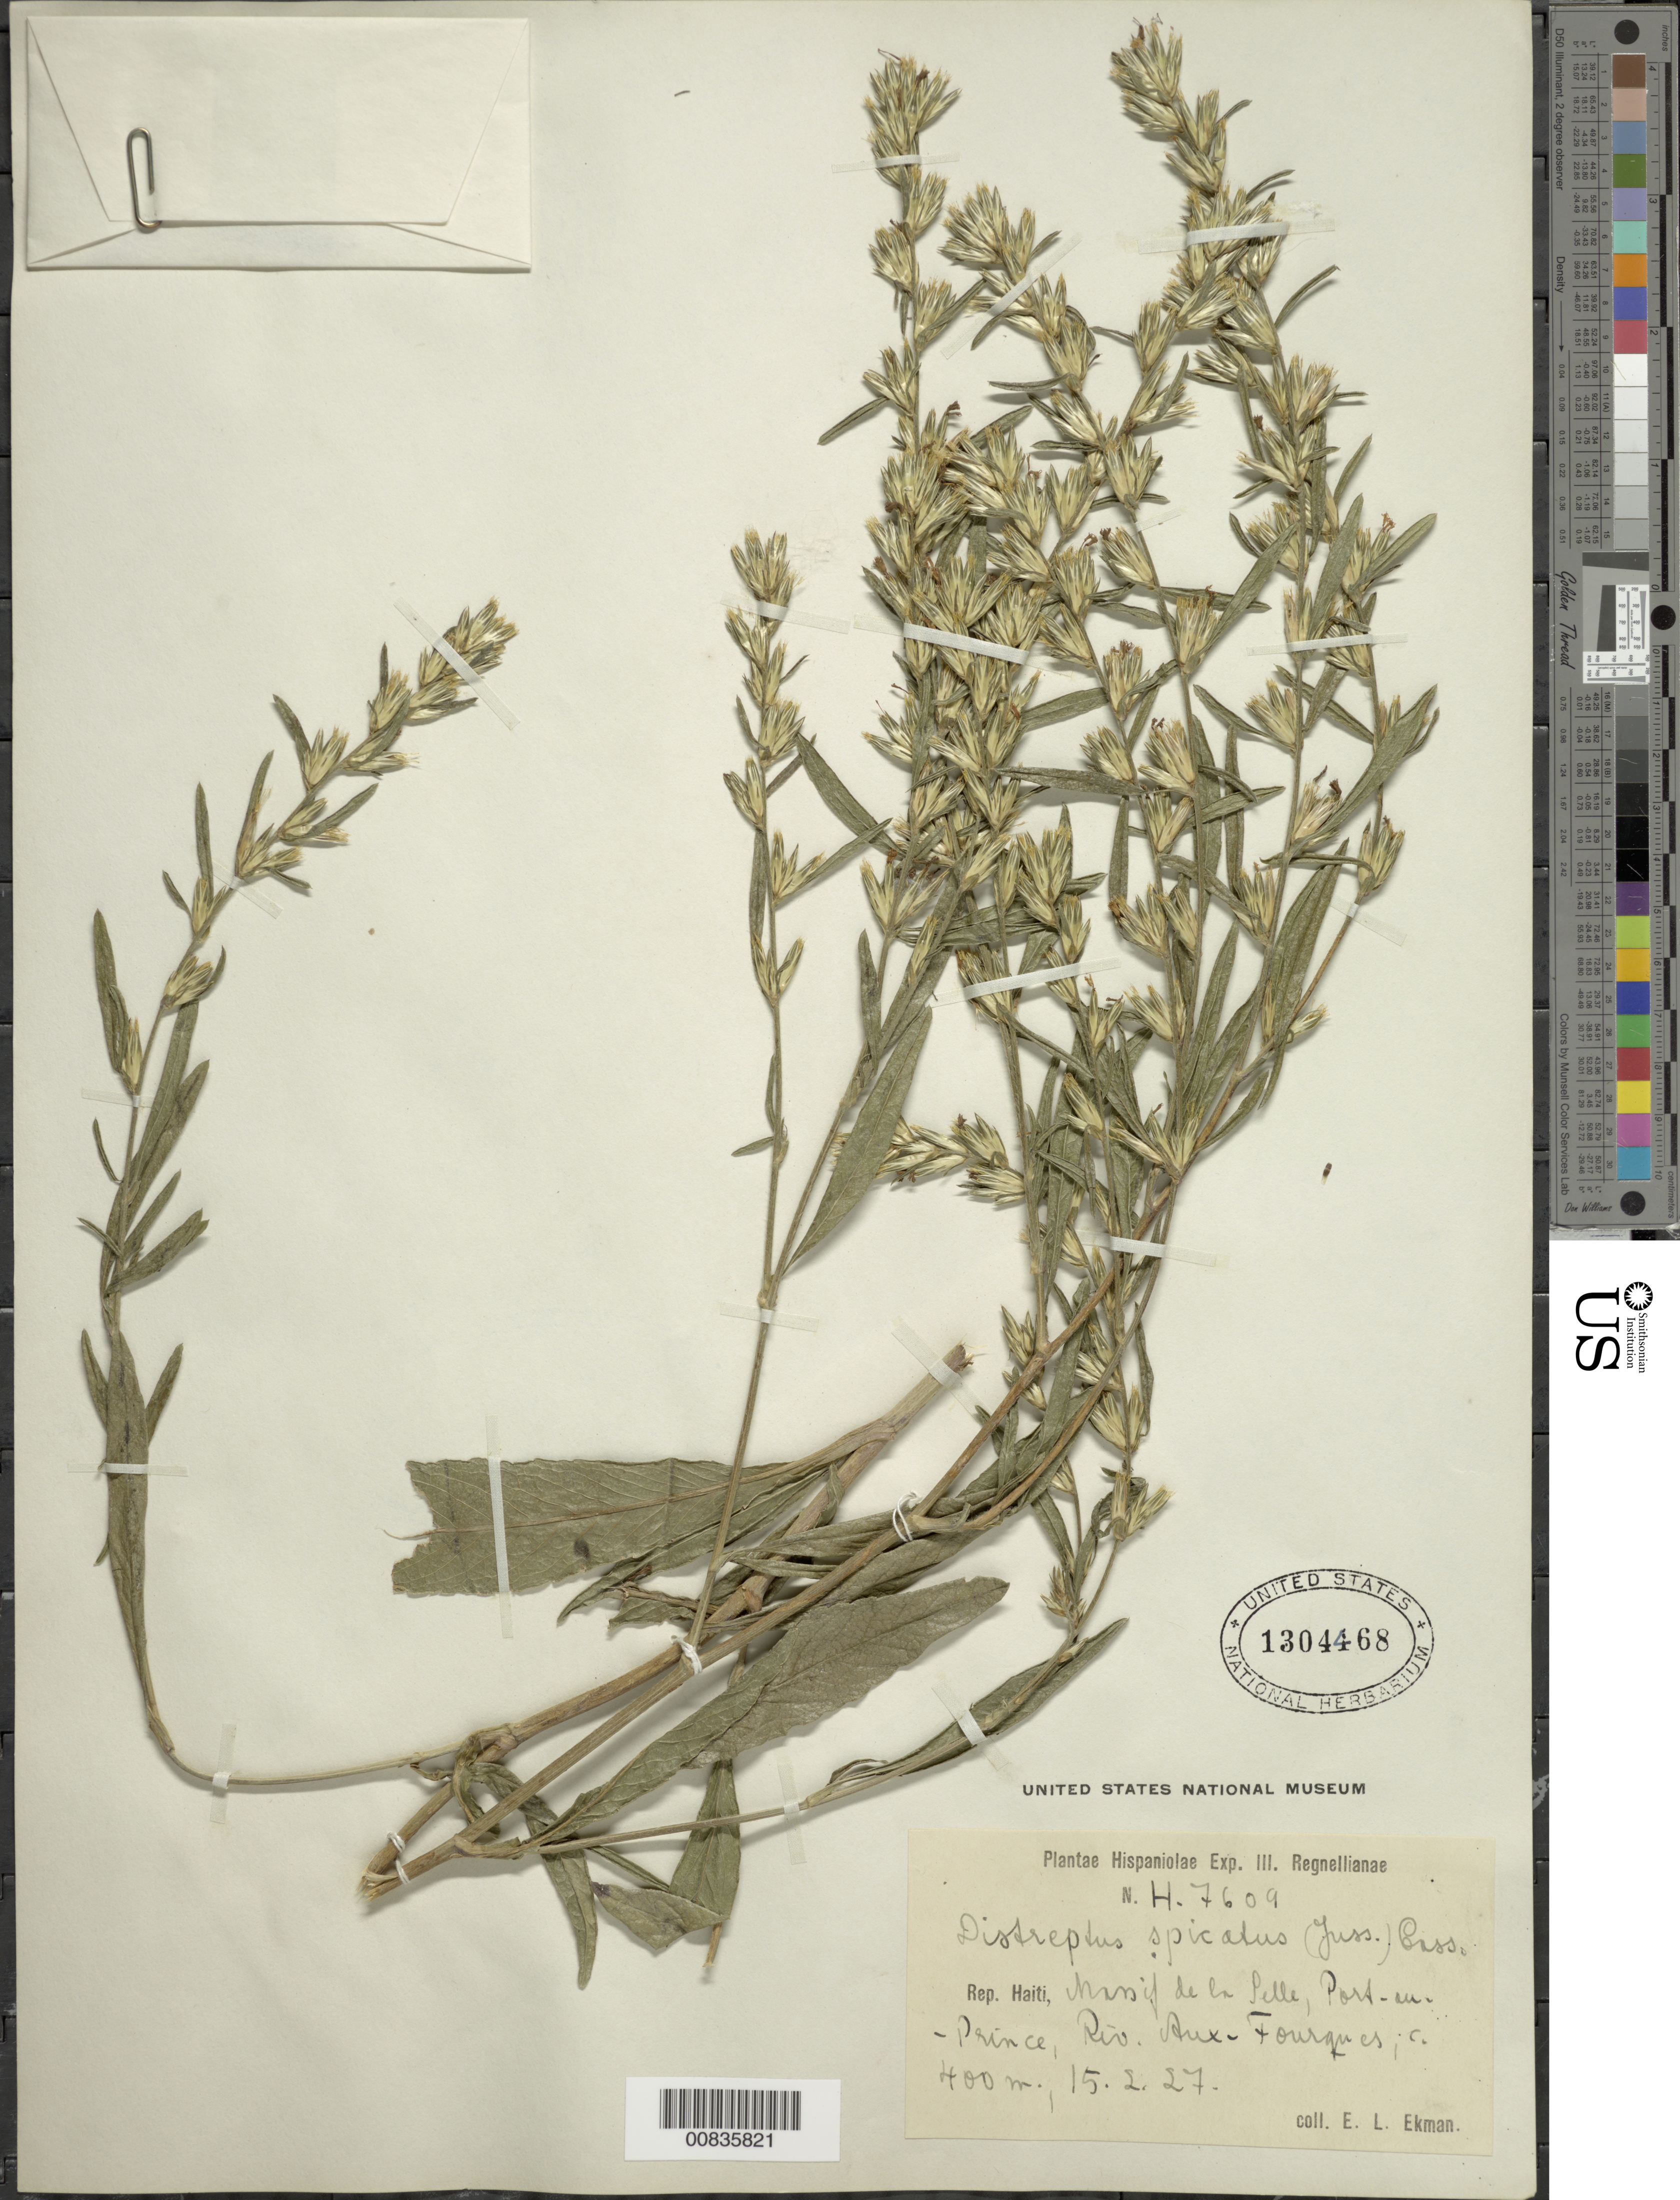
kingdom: Plantae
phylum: Tracheophyta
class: Magnoliopsida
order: Asterales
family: Asteraceae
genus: Pseudelephantopus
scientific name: Pseudelephantopus spicatus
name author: (Juss. ex Aubl.) C.F. Baker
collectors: E. L. Ekman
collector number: H 7609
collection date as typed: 15 Feb 1927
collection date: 1927-02-15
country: Haiti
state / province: Ouest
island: Hispaniola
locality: Massif de la Selle, Port-au-Prince, Riv. Aux-Fourques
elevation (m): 400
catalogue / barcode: US 1304468